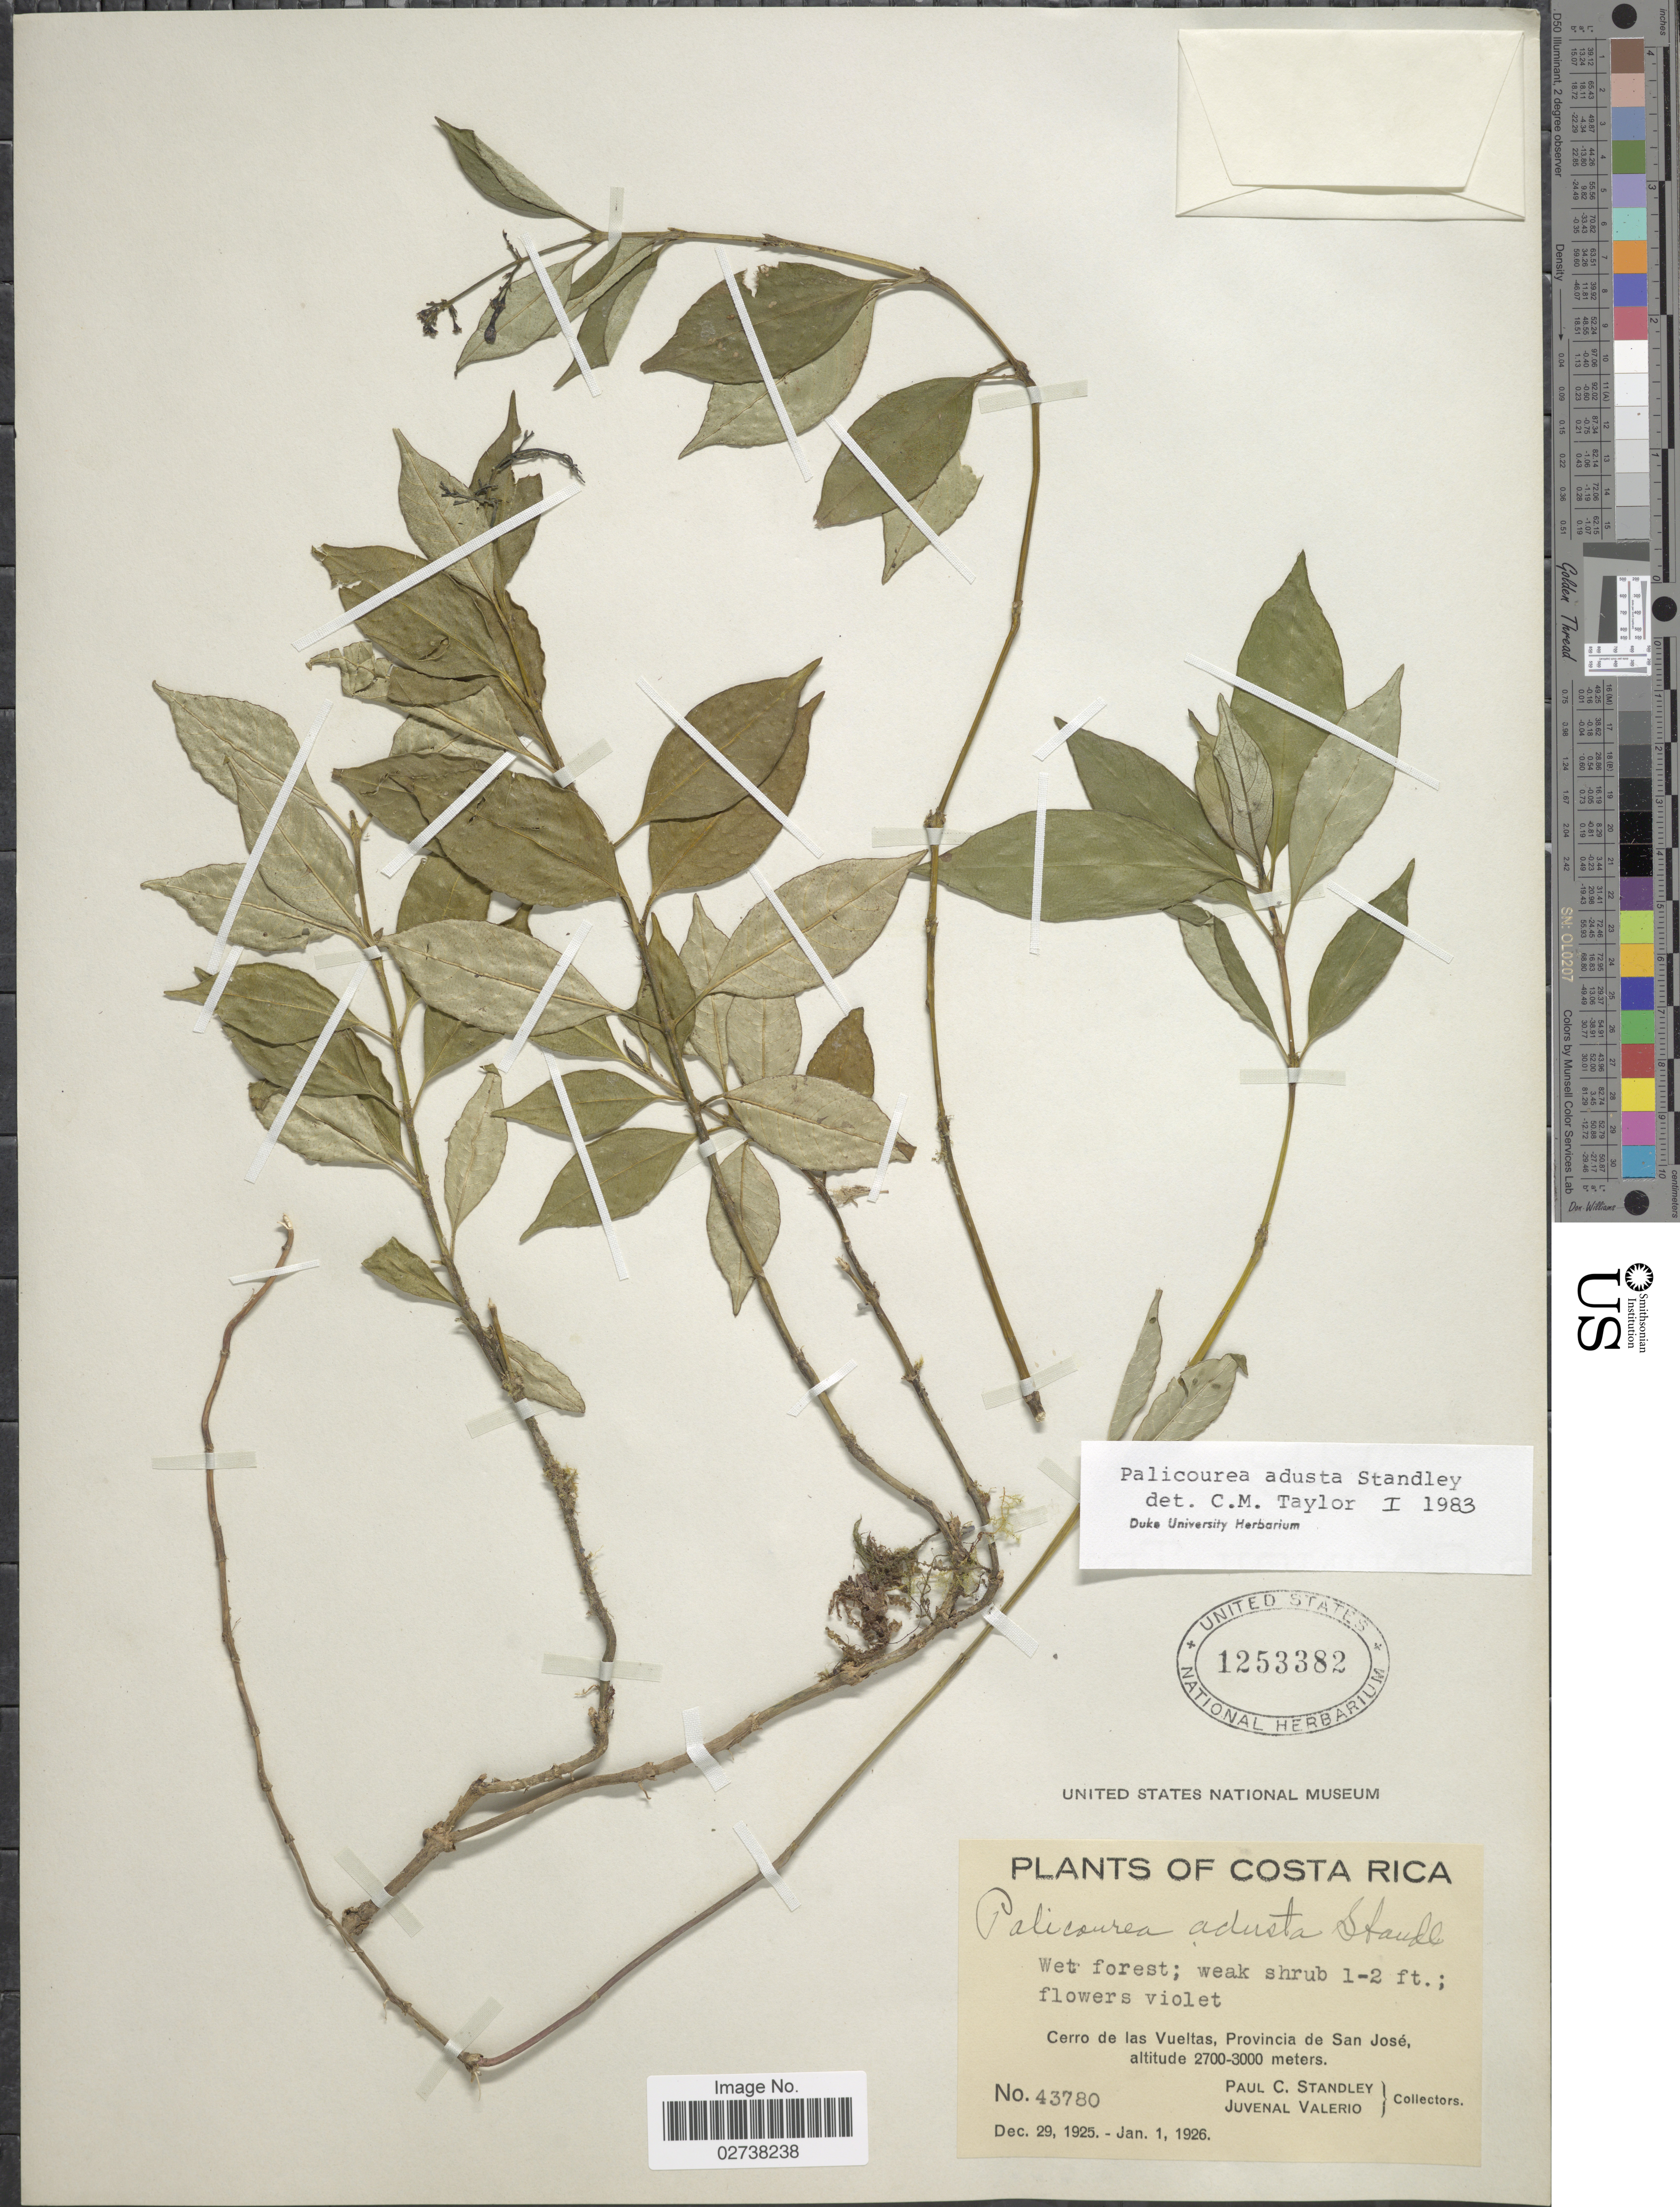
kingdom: Plantae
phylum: Tracheophyta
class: Magnoliopsida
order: Gentianales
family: Rubiaceae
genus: Palicourea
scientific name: Palicourea adusta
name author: Standl.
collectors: P. C. Standley & J. Valerio R.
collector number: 43780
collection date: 1925-12-29/1926-01-01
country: Costa Rica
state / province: San José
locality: Cerro de las Vueltas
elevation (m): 2700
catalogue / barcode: US 1253382